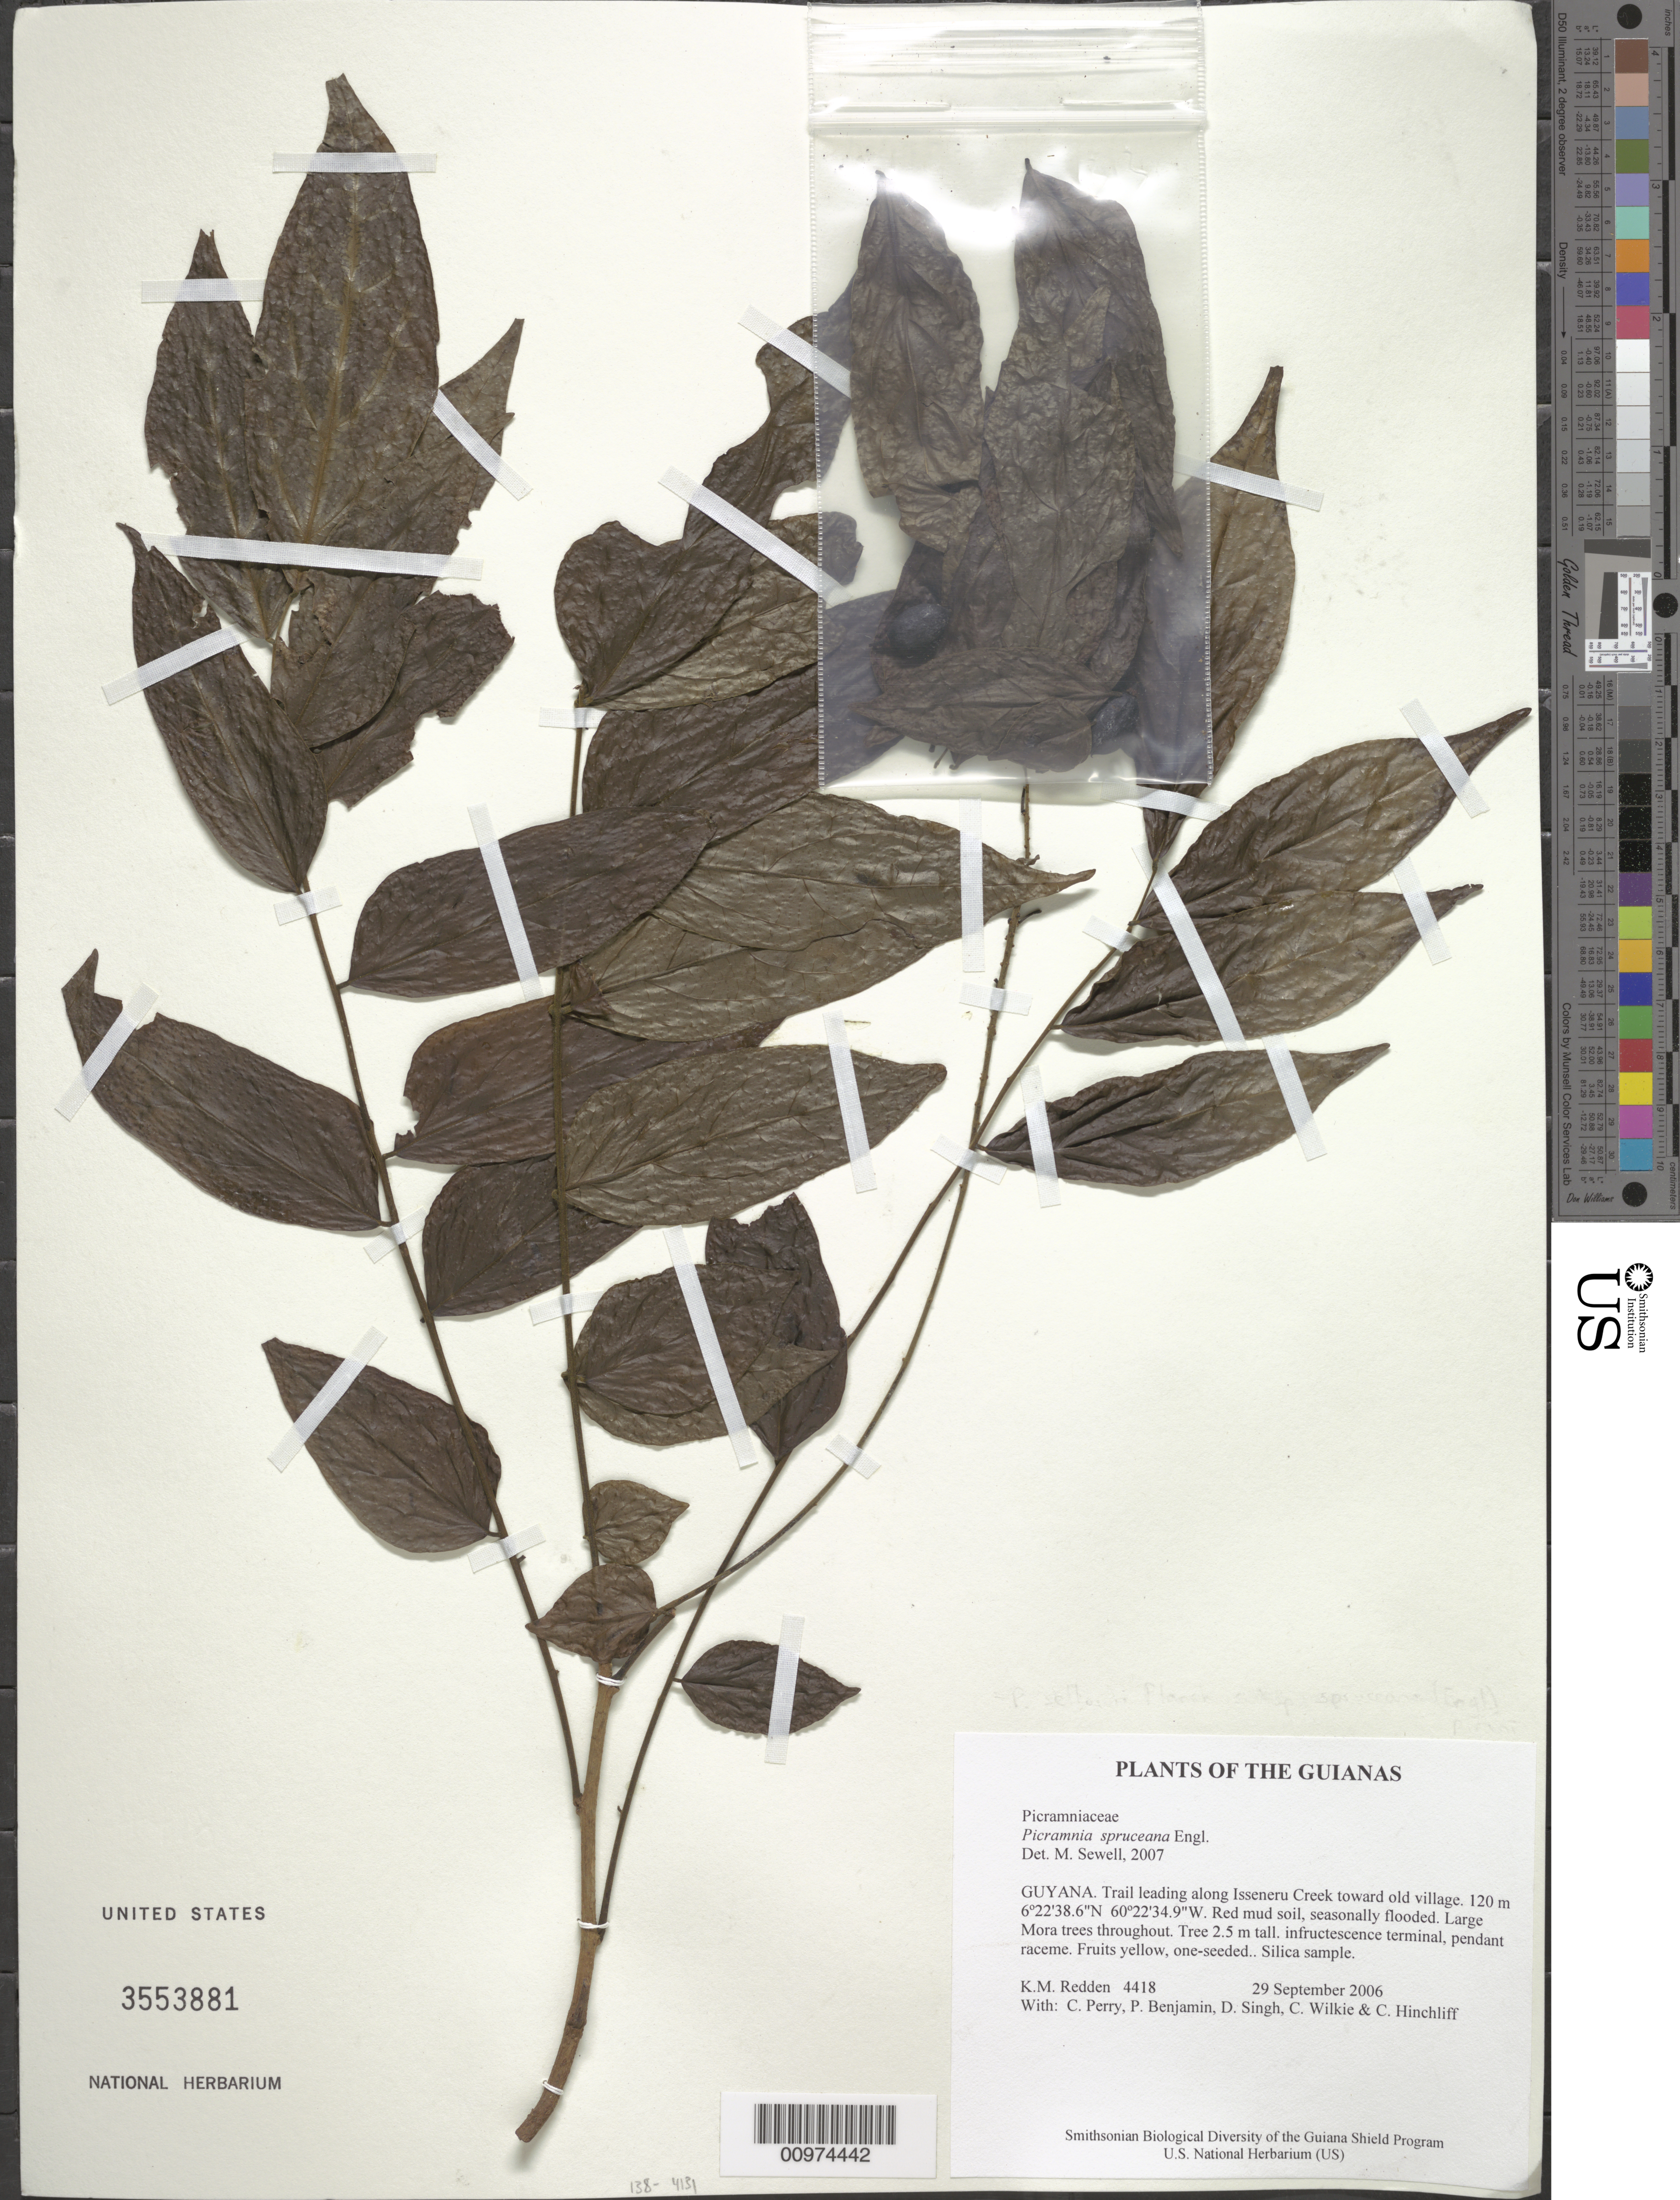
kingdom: Plantae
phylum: Tracheophyta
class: Magnoliopsida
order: Picramniales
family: Picramniaceae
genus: Picramnia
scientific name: Picramnia spruceana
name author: Engl.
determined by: Sewell, M.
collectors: K. M. Redden, C. Perry, P. Benjamin, D. Singh, C. Wilkie & C. E. Hinchliff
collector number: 4418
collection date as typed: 29 September 2006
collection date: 2006-09-29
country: Guyana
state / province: Cuyuni-Mazaruni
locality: Trail leading along Isseneru Creek toward old village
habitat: Red mud soil, seasonally flooded. Large Mora trees throughout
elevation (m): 120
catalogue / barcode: US 3553881